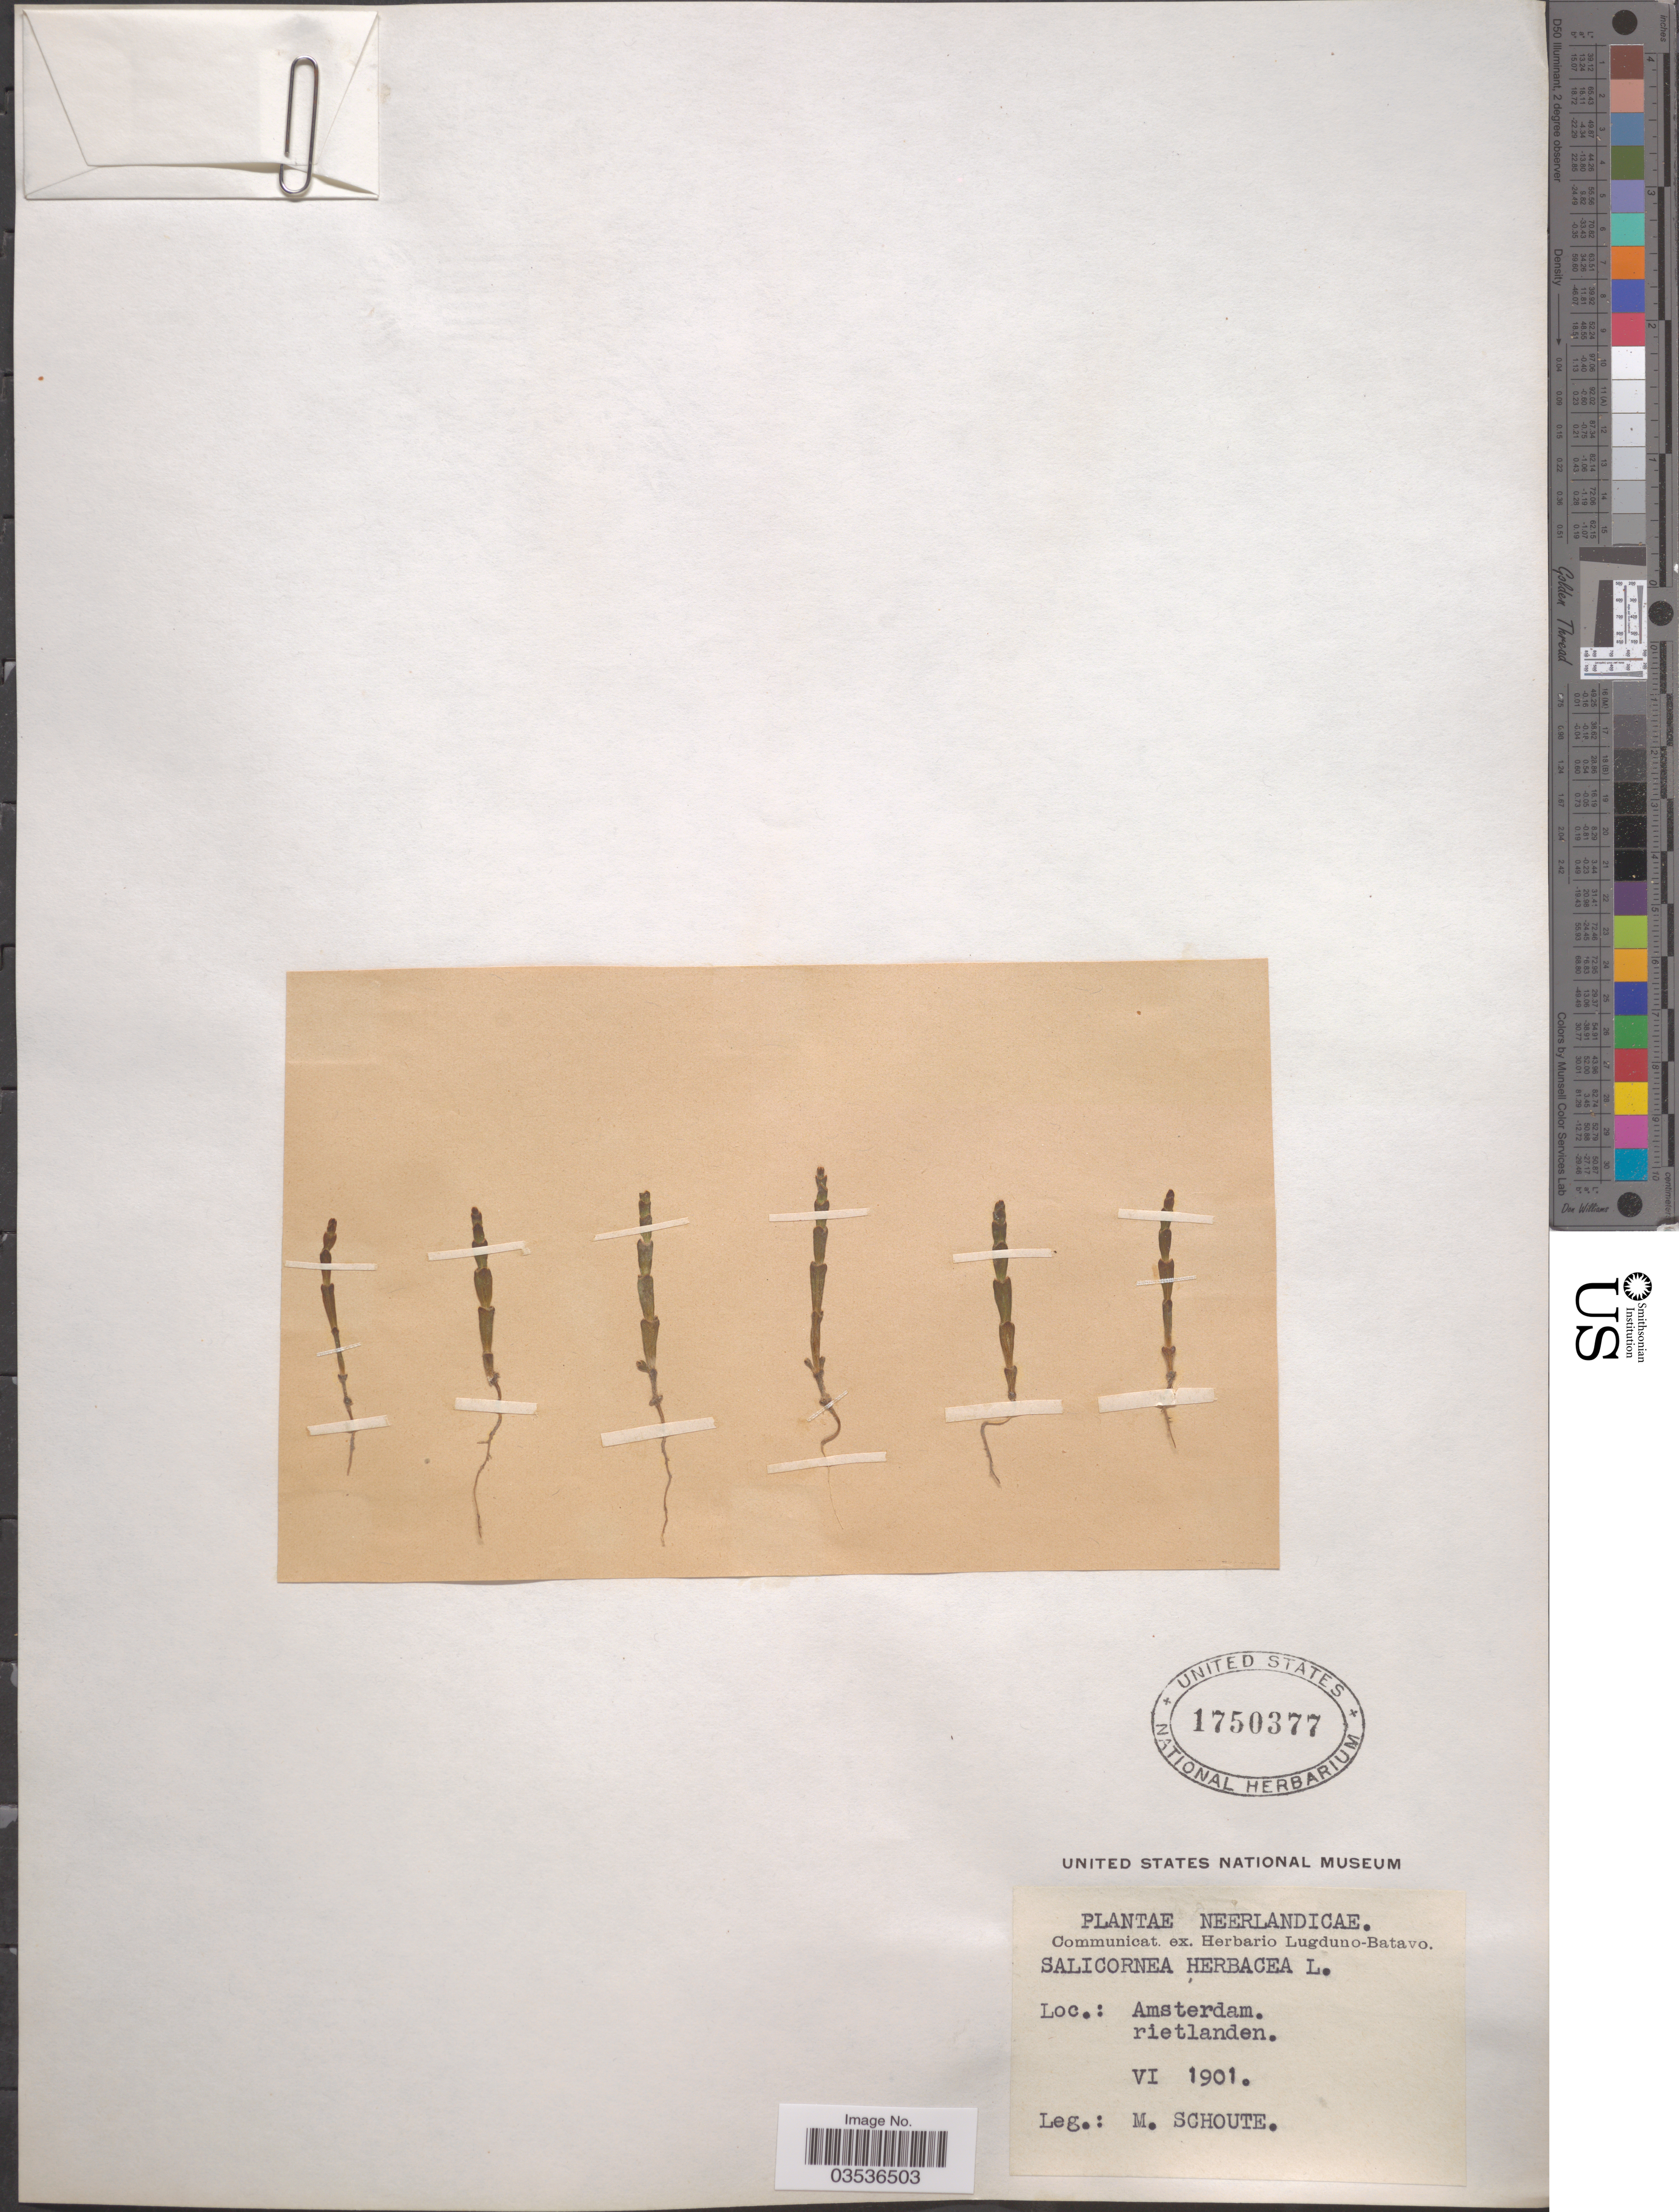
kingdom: Plantae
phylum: Tracheophyta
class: Magnoliopsida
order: Caryophyllales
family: Amaranthaceae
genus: Salicornia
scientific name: Salicornia herbacea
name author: L.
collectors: M. Schoute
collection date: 1901-06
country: Netherlands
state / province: Noord Holland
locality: Neerlandicae. Amsterdam. rietlanden.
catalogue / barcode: US 1750377